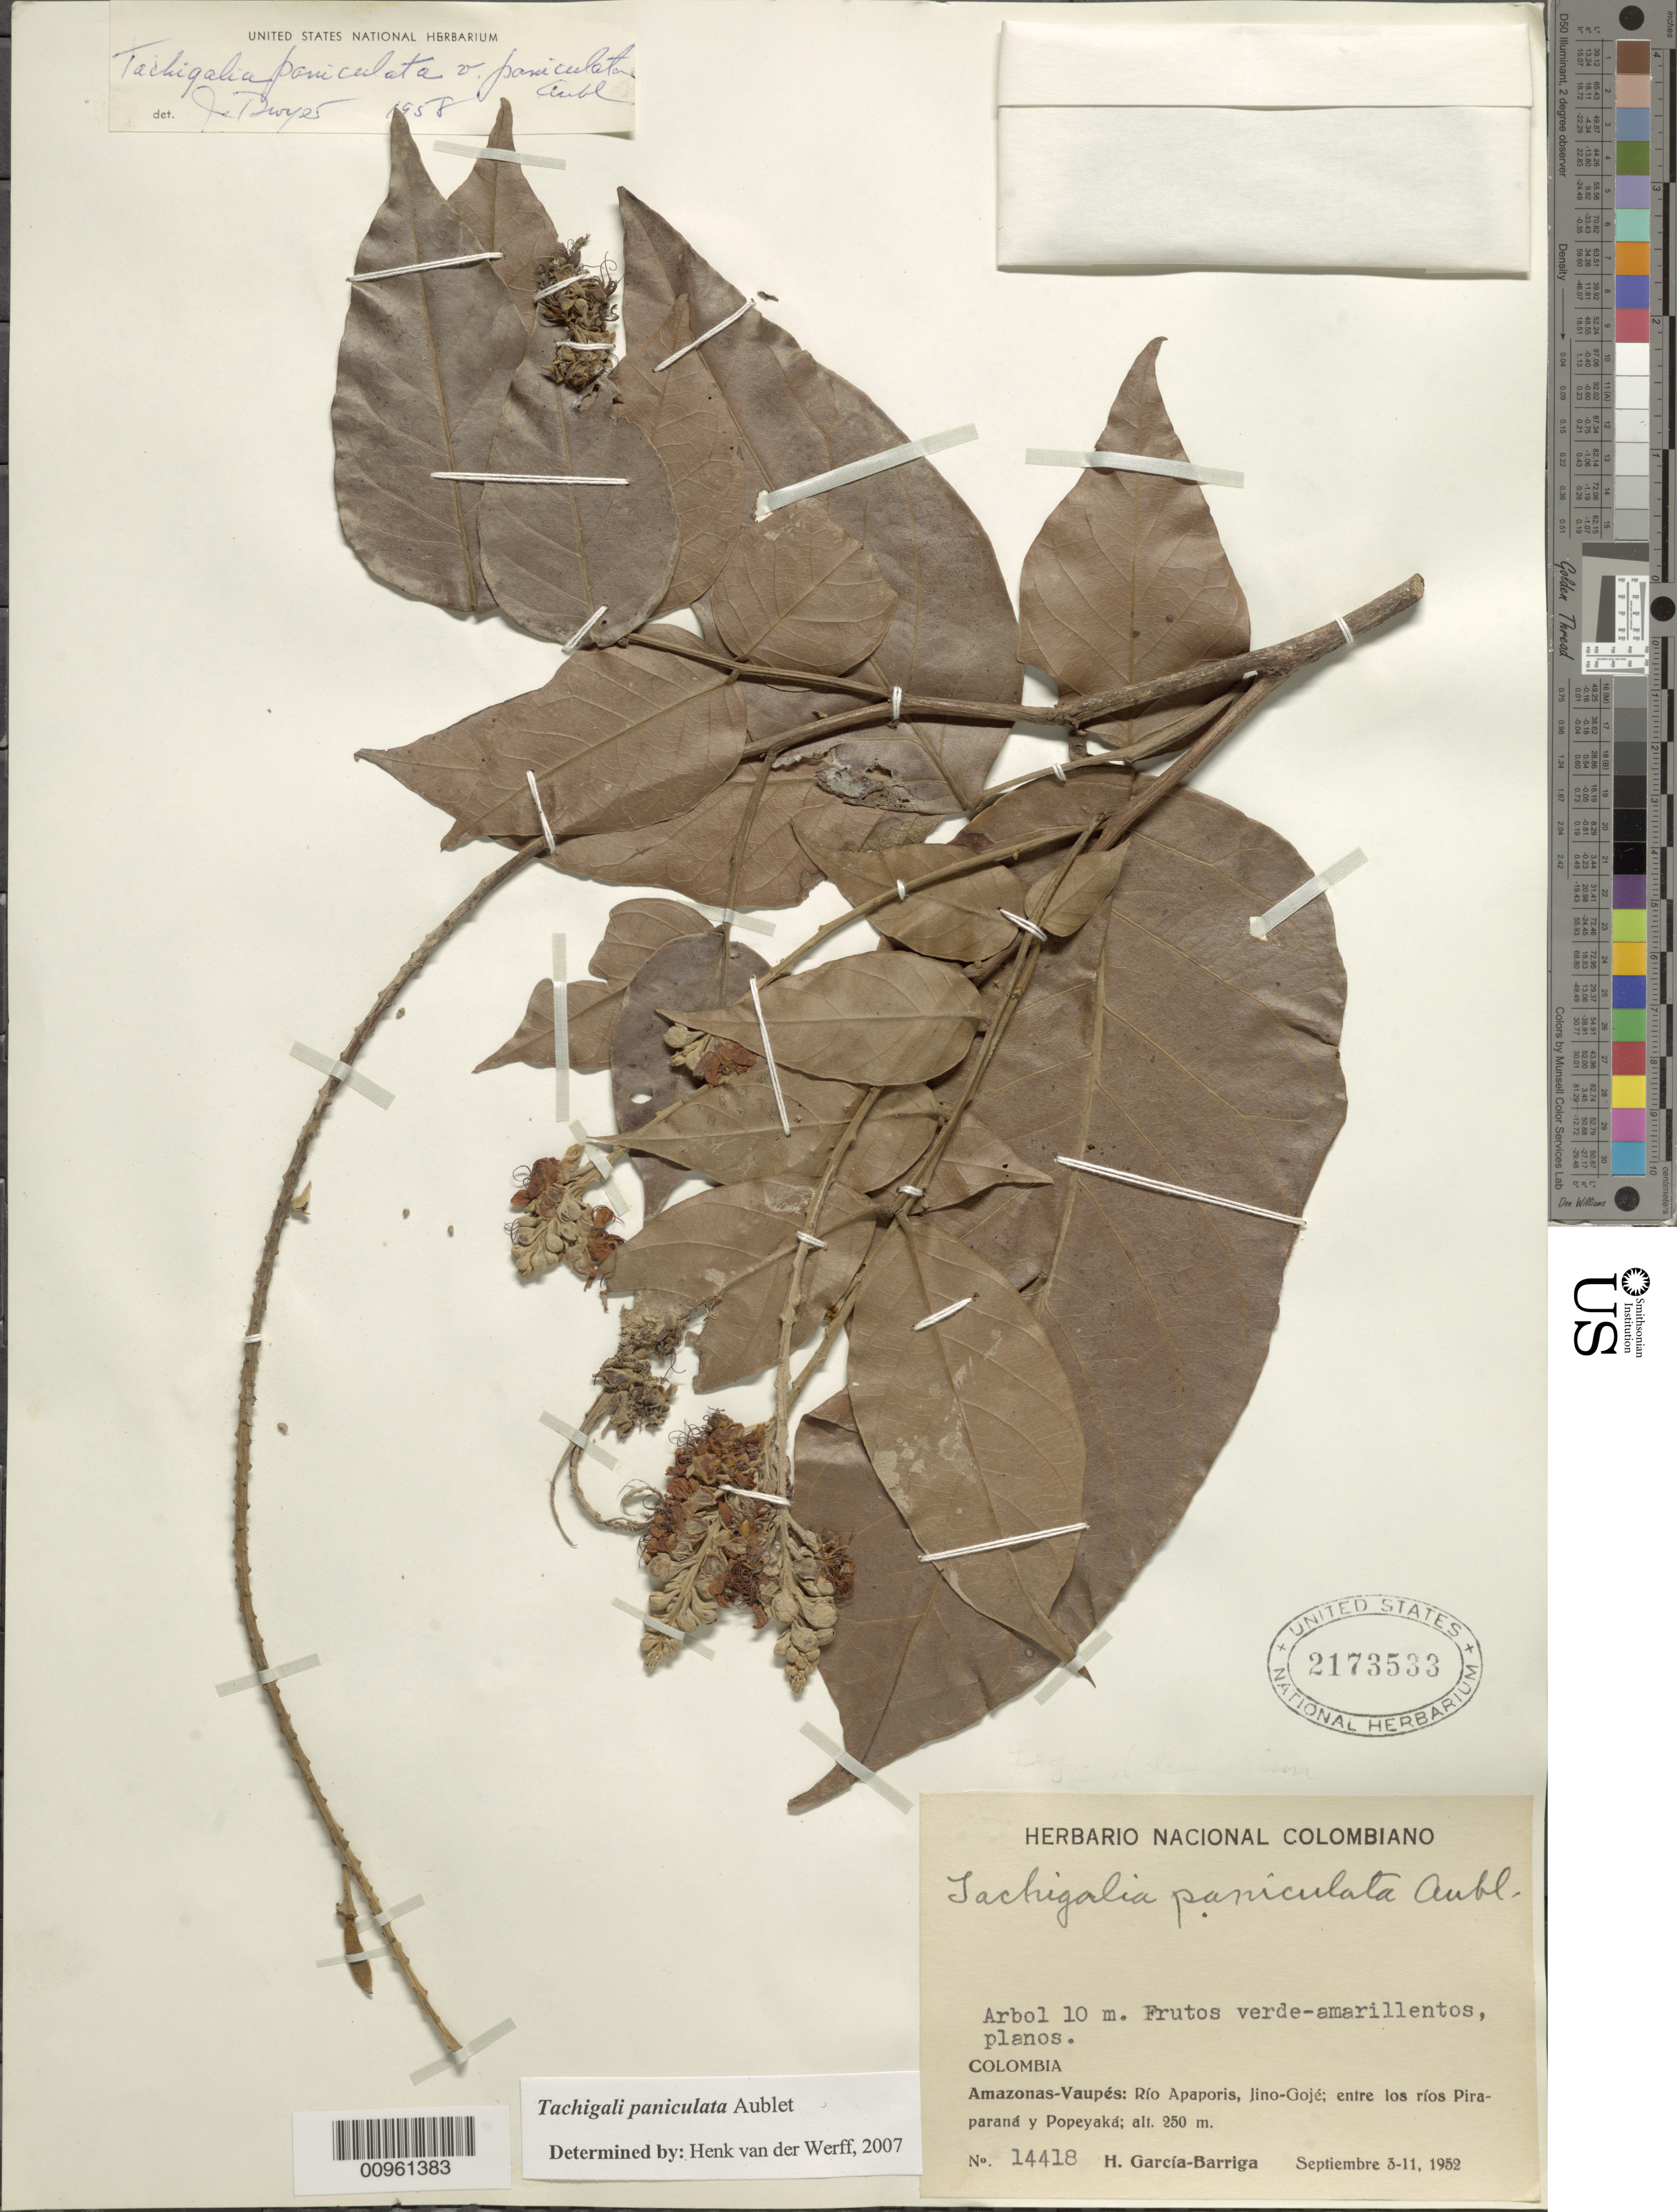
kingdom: Plantae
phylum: Tracheophyta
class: Magnoliopsida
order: Fabales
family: Fabaceae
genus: Tachigali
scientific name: Tachigali paniculata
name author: Aubl.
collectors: H. García Barriga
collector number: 14418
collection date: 1952-09-03/1952-09-11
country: Colombia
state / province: Amazônas / Vaupés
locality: Rio Apaporis, Jino-Goje, entre los rios Piraparana y Popeyaka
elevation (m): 250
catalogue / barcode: US 2173533